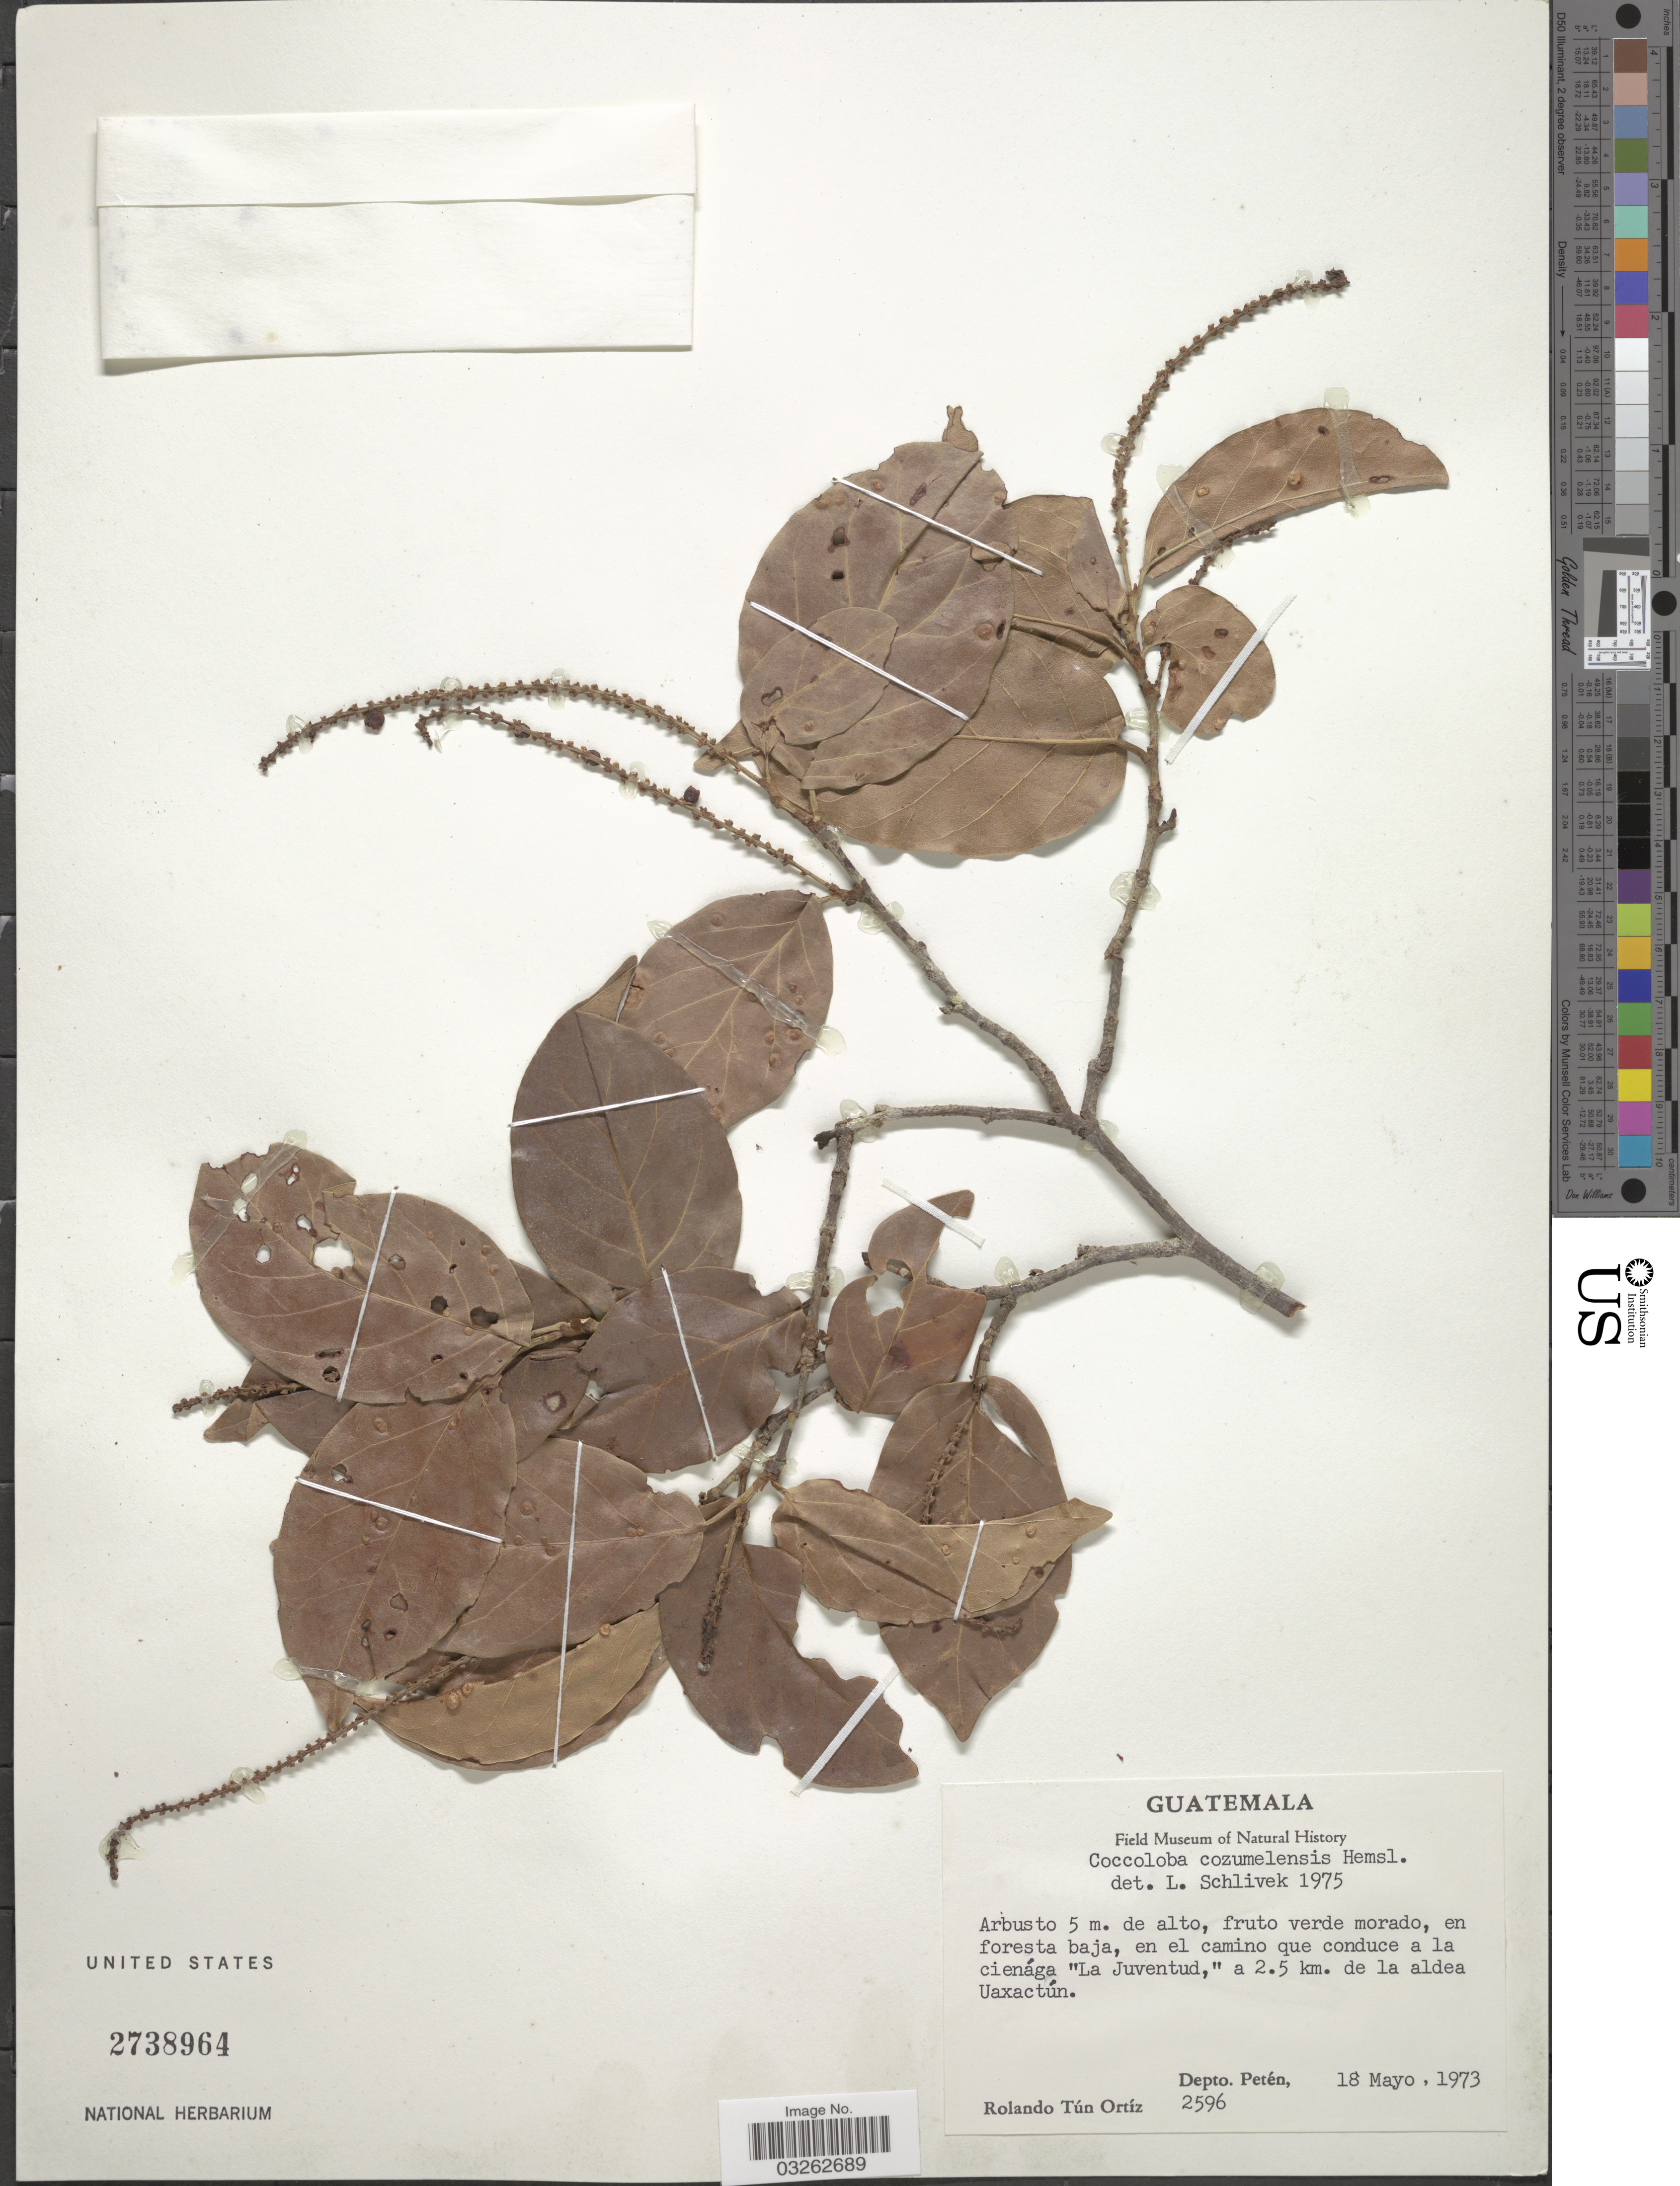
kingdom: Plantae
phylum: Tracheophyta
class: Magnoliopsida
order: Caryophyllales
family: Polygonaceae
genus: Coccoloba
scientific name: Coccoloba cozumelensis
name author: Hemsl.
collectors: R. T. Ortíz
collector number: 2596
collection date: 1973-05-18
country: Guatemala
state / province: El Petén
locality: En el camino que conduce a la cienága "La Juventud," a 2.5 km. de la aldea Uaxactún. Depto. Petén.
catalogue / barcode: US 2738964